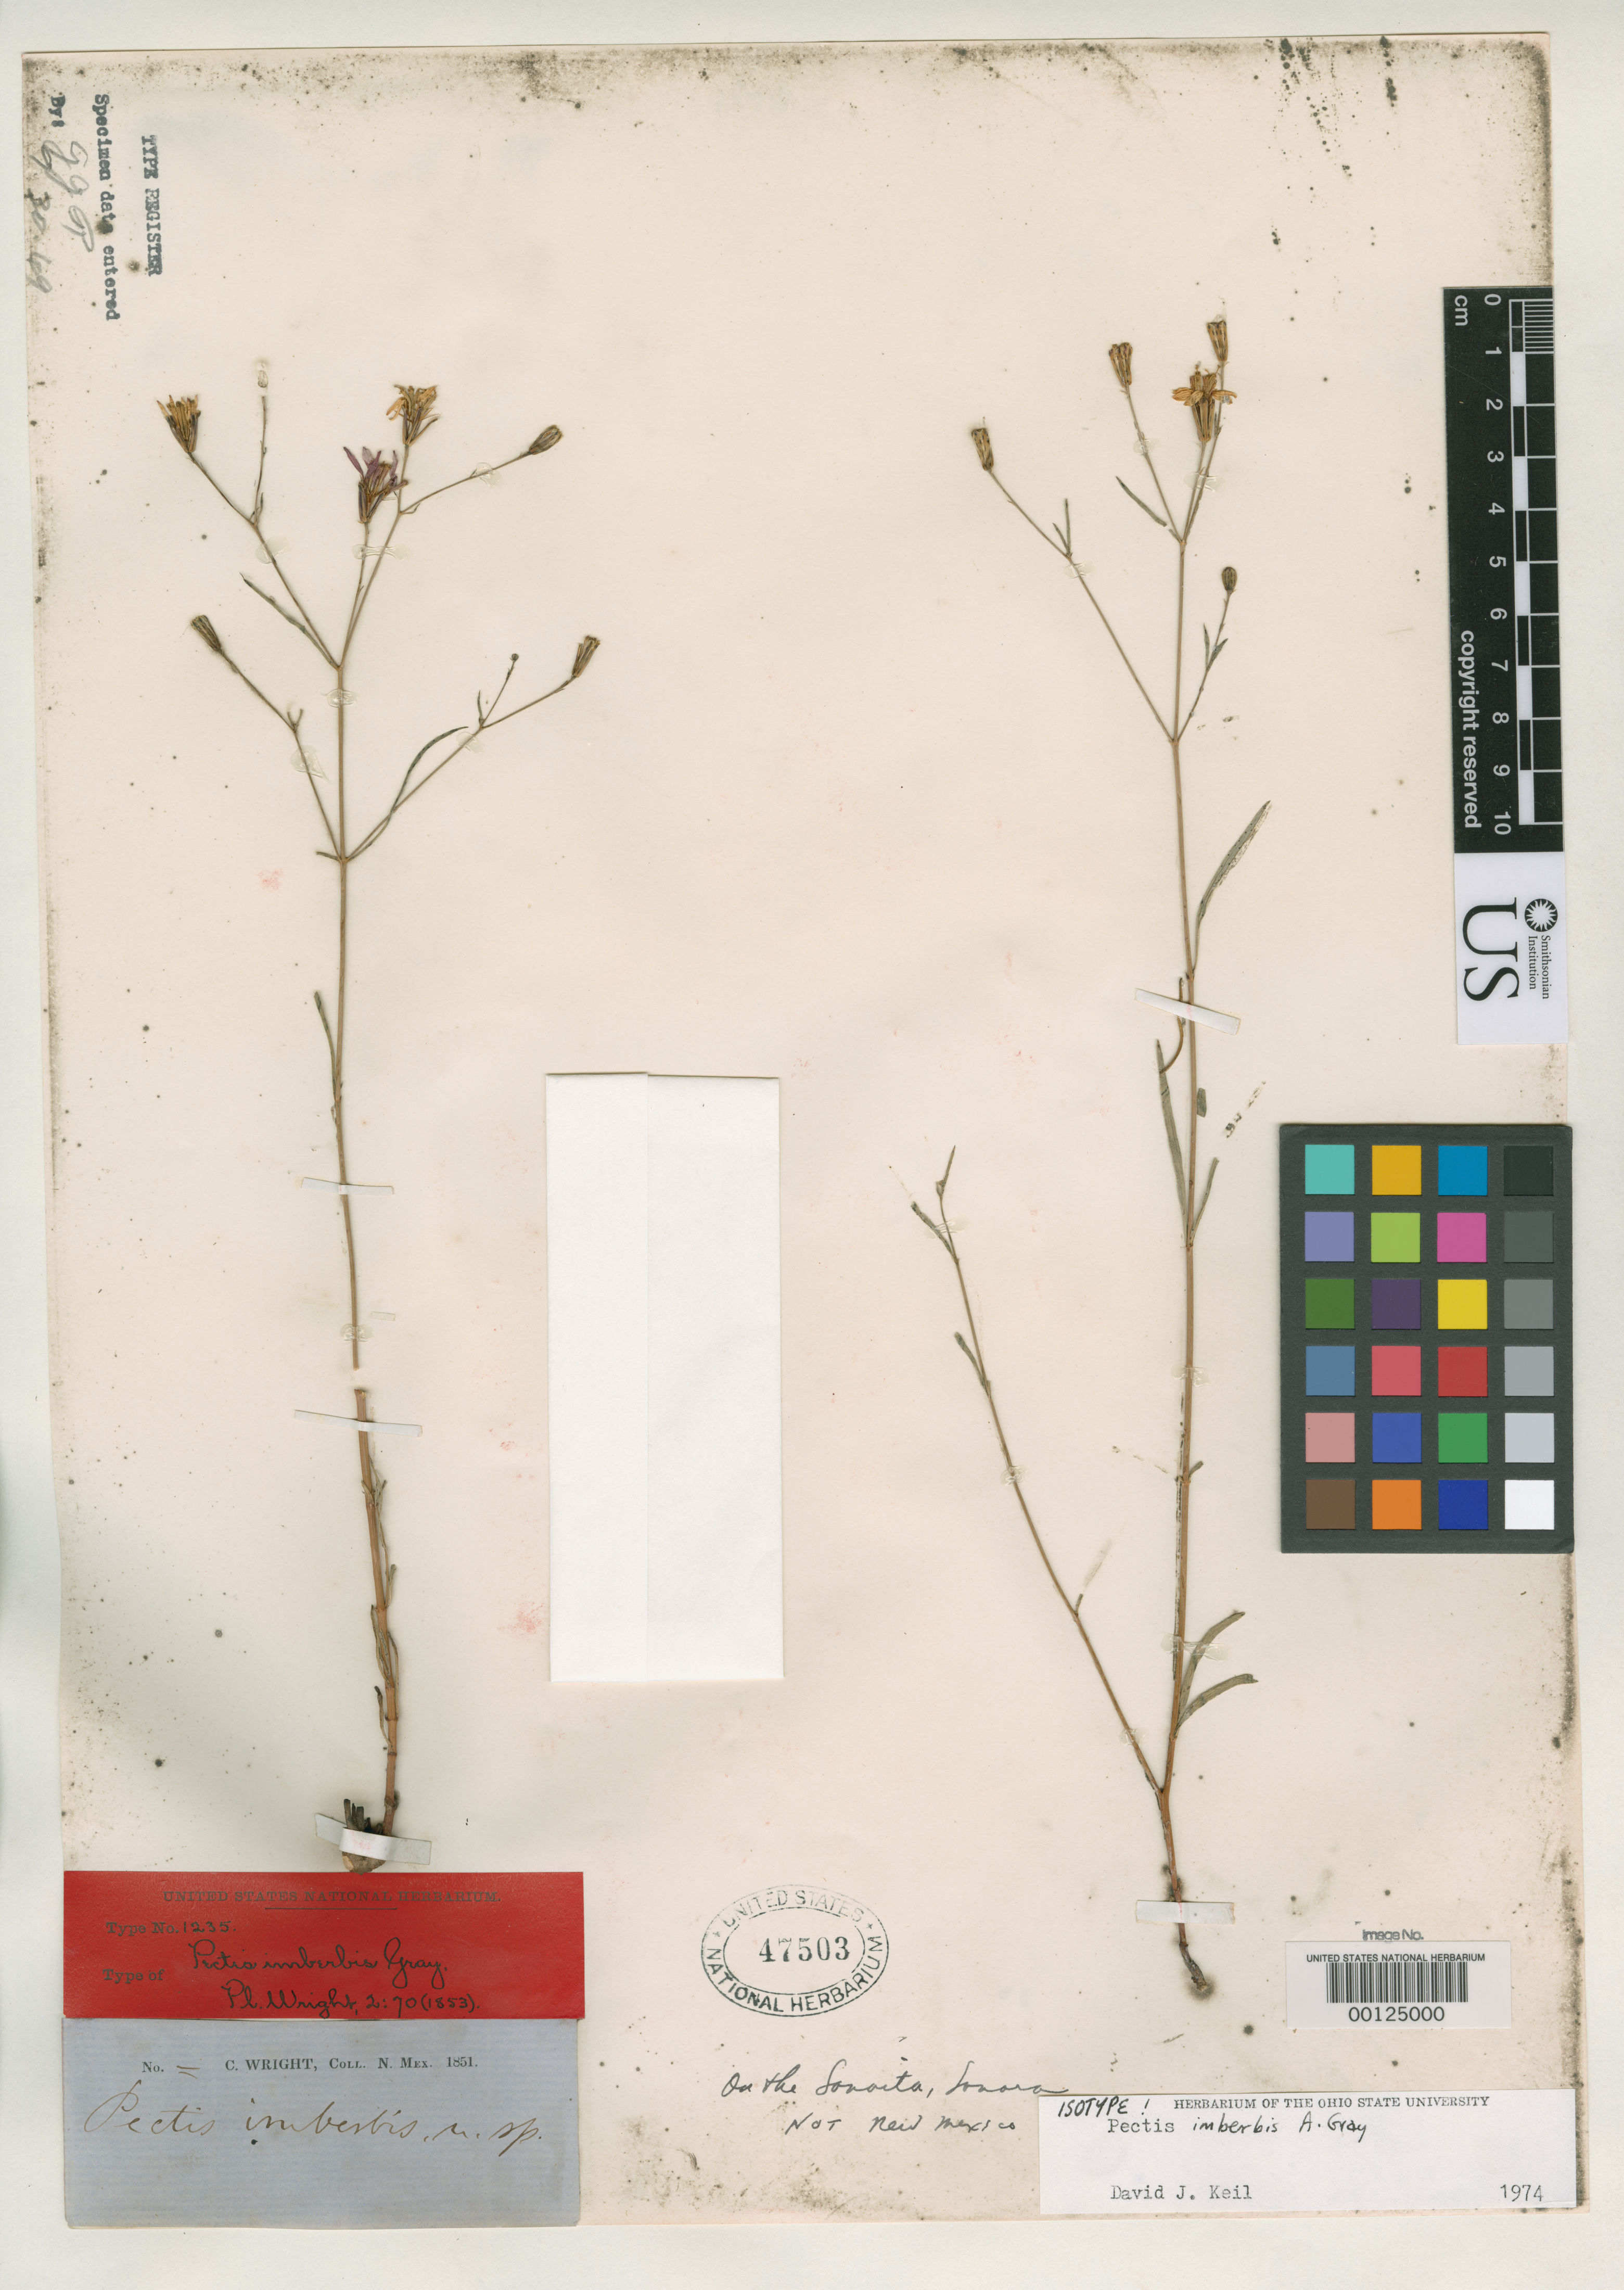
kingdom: Plantae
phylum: Tracheophyta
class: Magnoliopsida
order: Asterales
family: Asteraceae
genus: Pectis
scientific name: Pectis imberbis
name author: A. Gray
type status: Type Collection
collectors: C. Wright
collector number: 1399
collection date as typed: Sep 1851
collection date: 1851-09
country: Mexico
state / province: Sonora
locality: Near deserted rancho, on Sonoita.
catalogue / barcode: US 47503